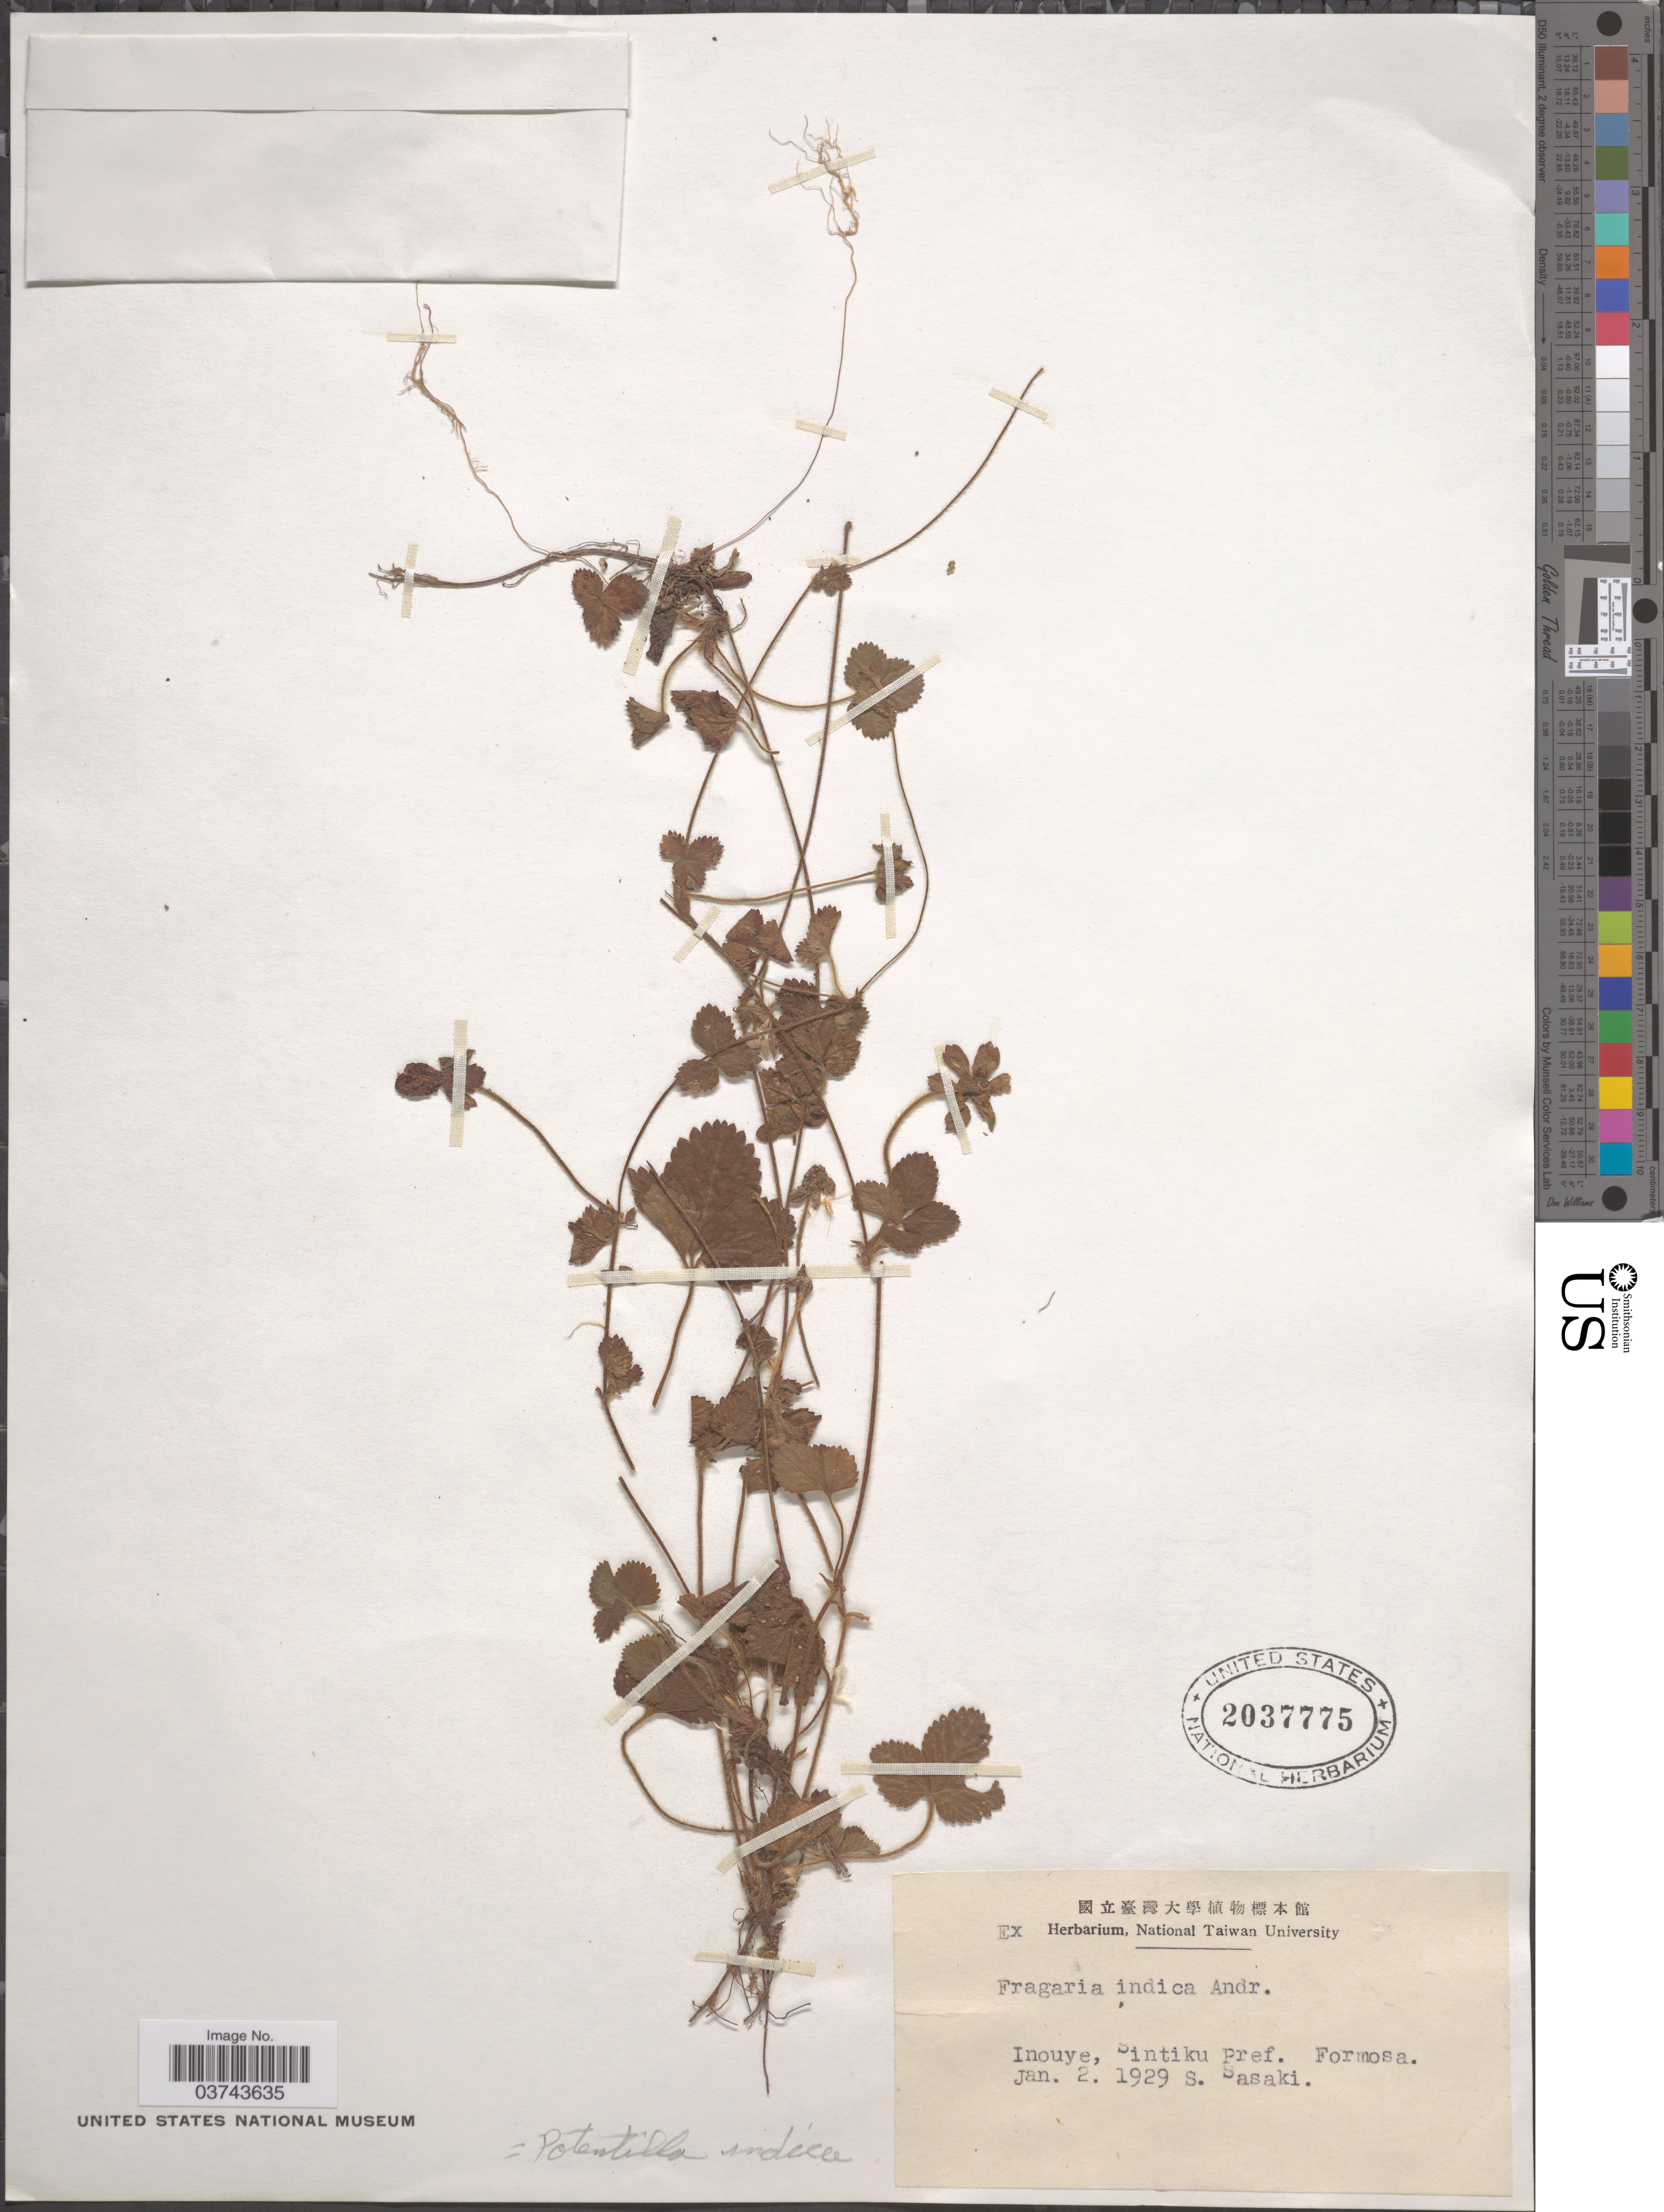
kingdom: Plantae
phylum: Tracheophyta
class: Magnoliopsida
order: Rosales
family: Rosaceae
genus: Potentilla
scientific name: Potentilla indica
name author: (Andrews) Th. Wolf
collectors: S. Sasaki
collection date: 1929-01-02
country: Taiwan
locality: Inouye, Sintiku Pref. Formosa.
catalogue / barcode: US 2037775